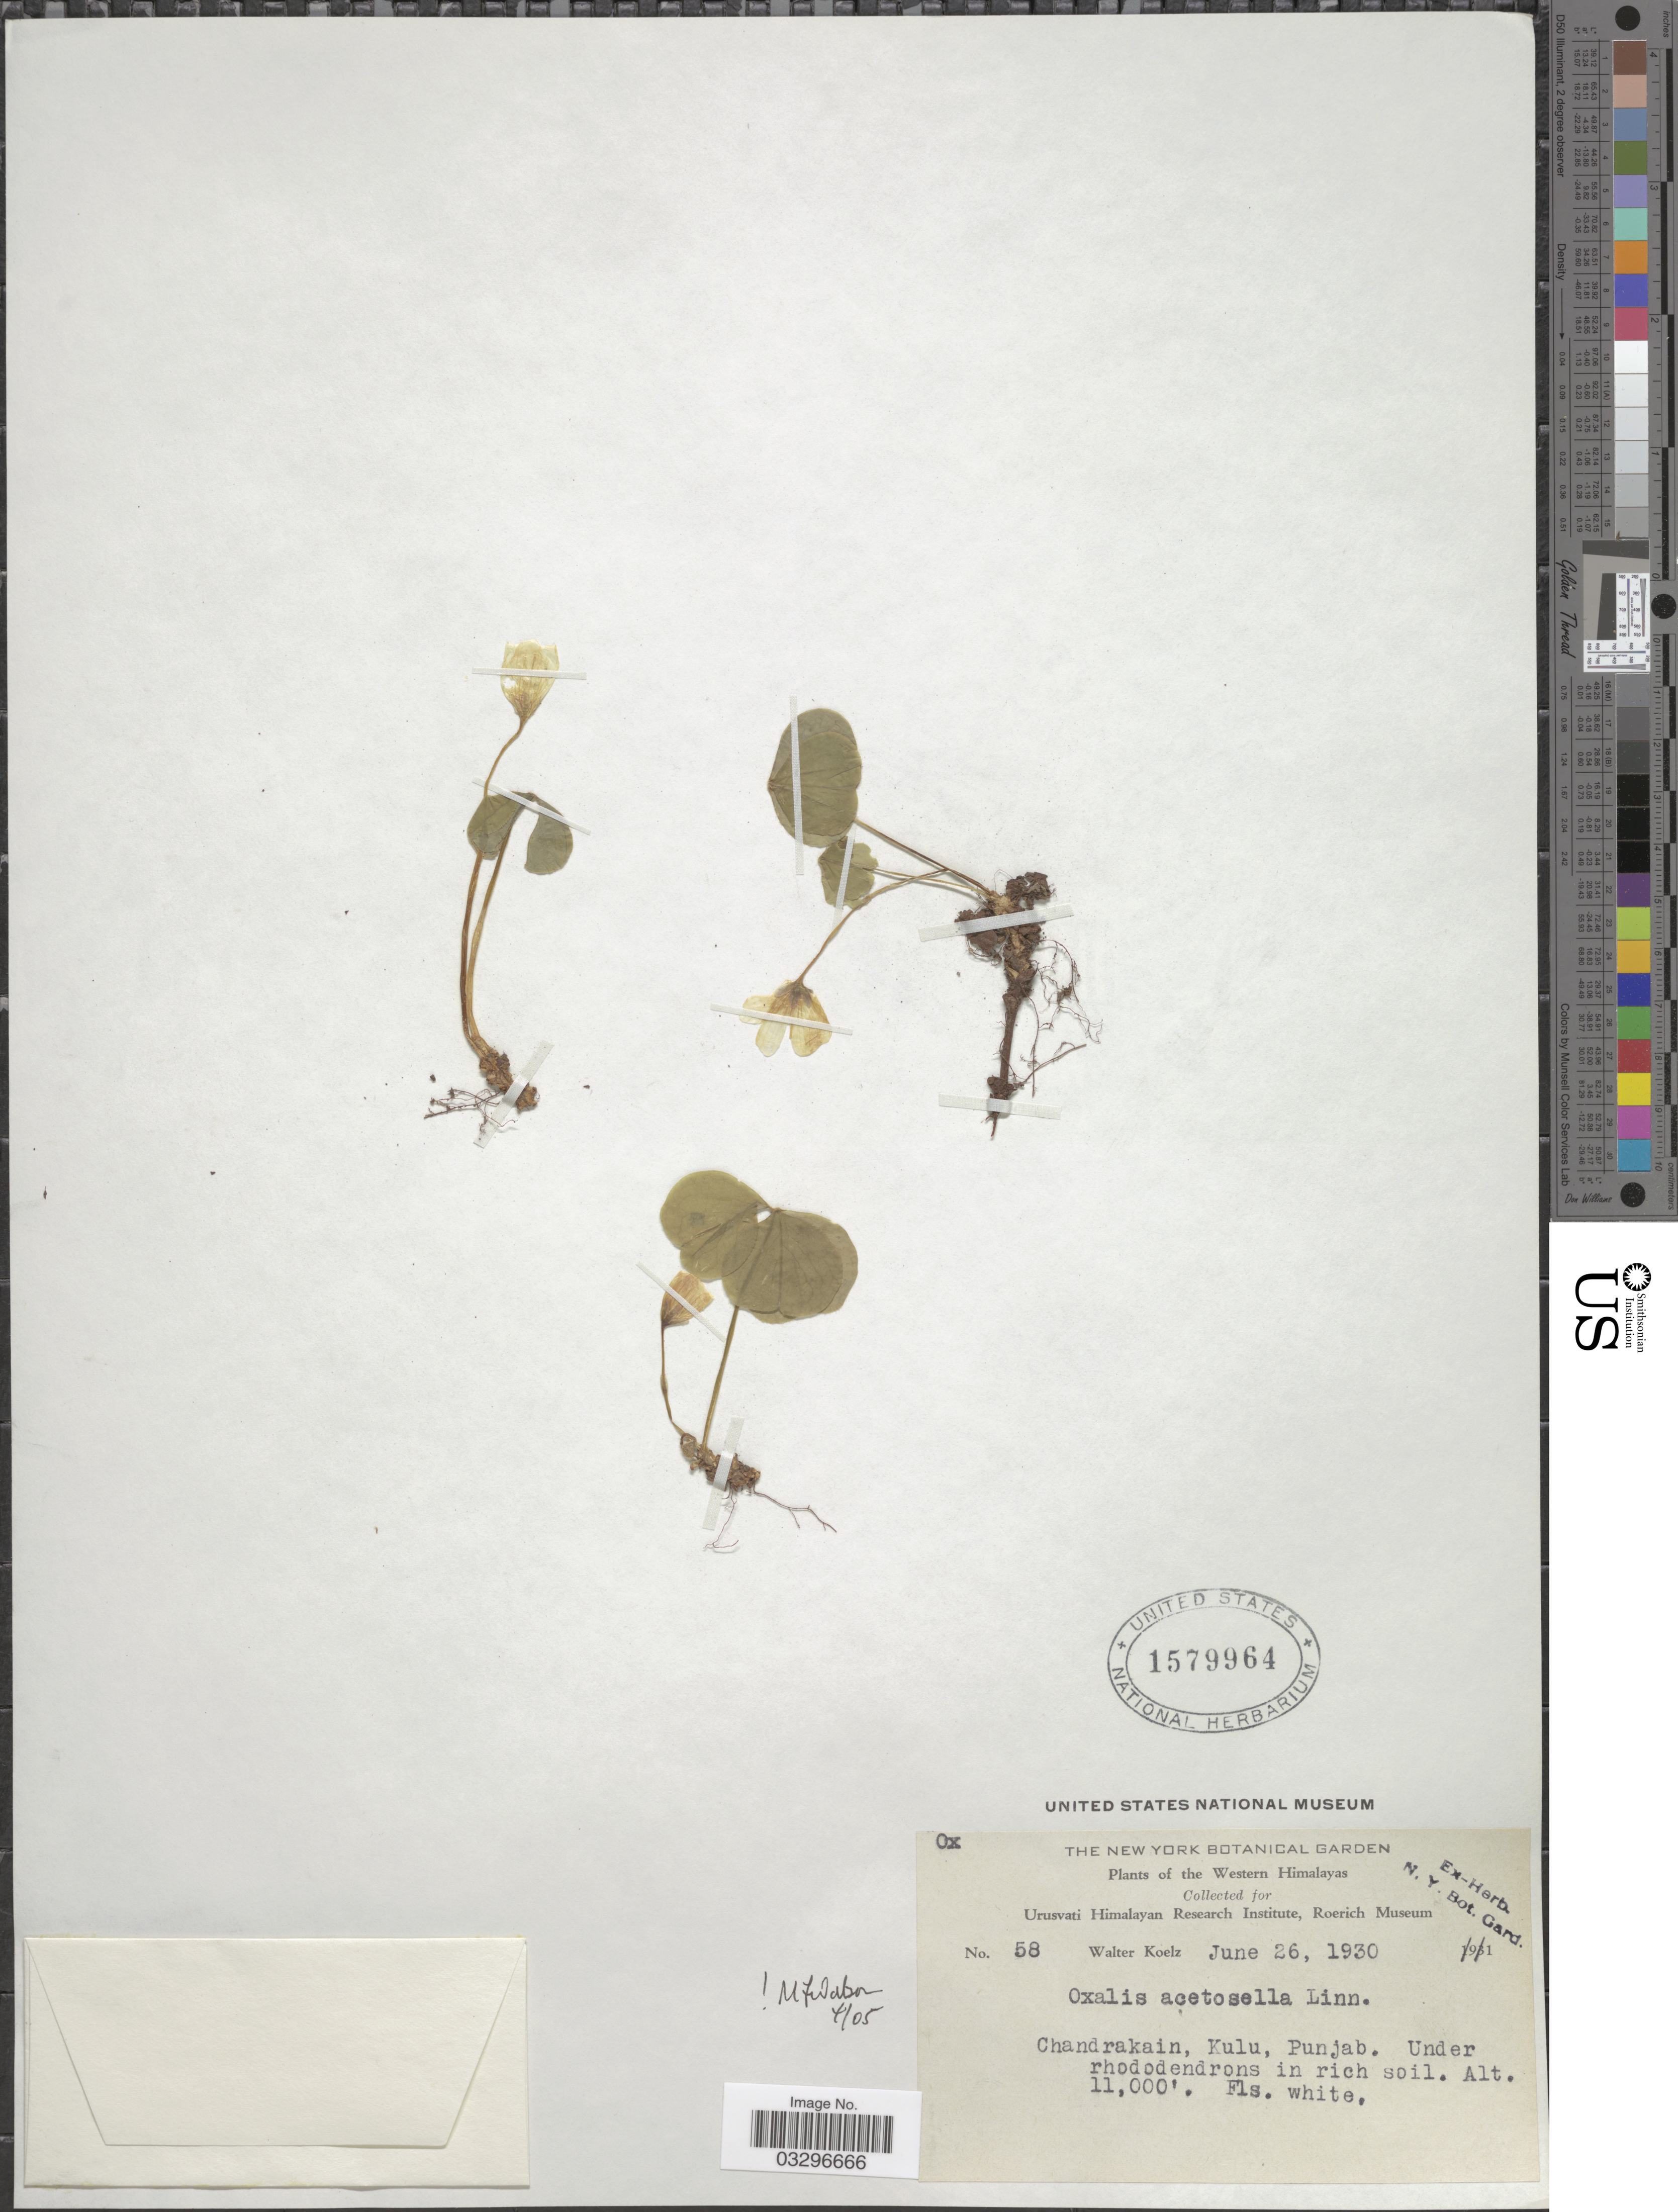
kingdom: Plantae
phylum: Tracheophyta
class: Magnoliopsida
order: Oxalidales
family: Oxalidaceae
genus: Oxalis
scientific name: Oxalis acetosella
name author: L.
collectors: W. N. Koelz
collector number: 58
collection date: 1930-06-26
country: India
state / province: Punjab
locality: Western Himalayas, Chandrakain, Kulu, Punjab.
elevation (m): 3353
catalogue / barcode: US 1579964